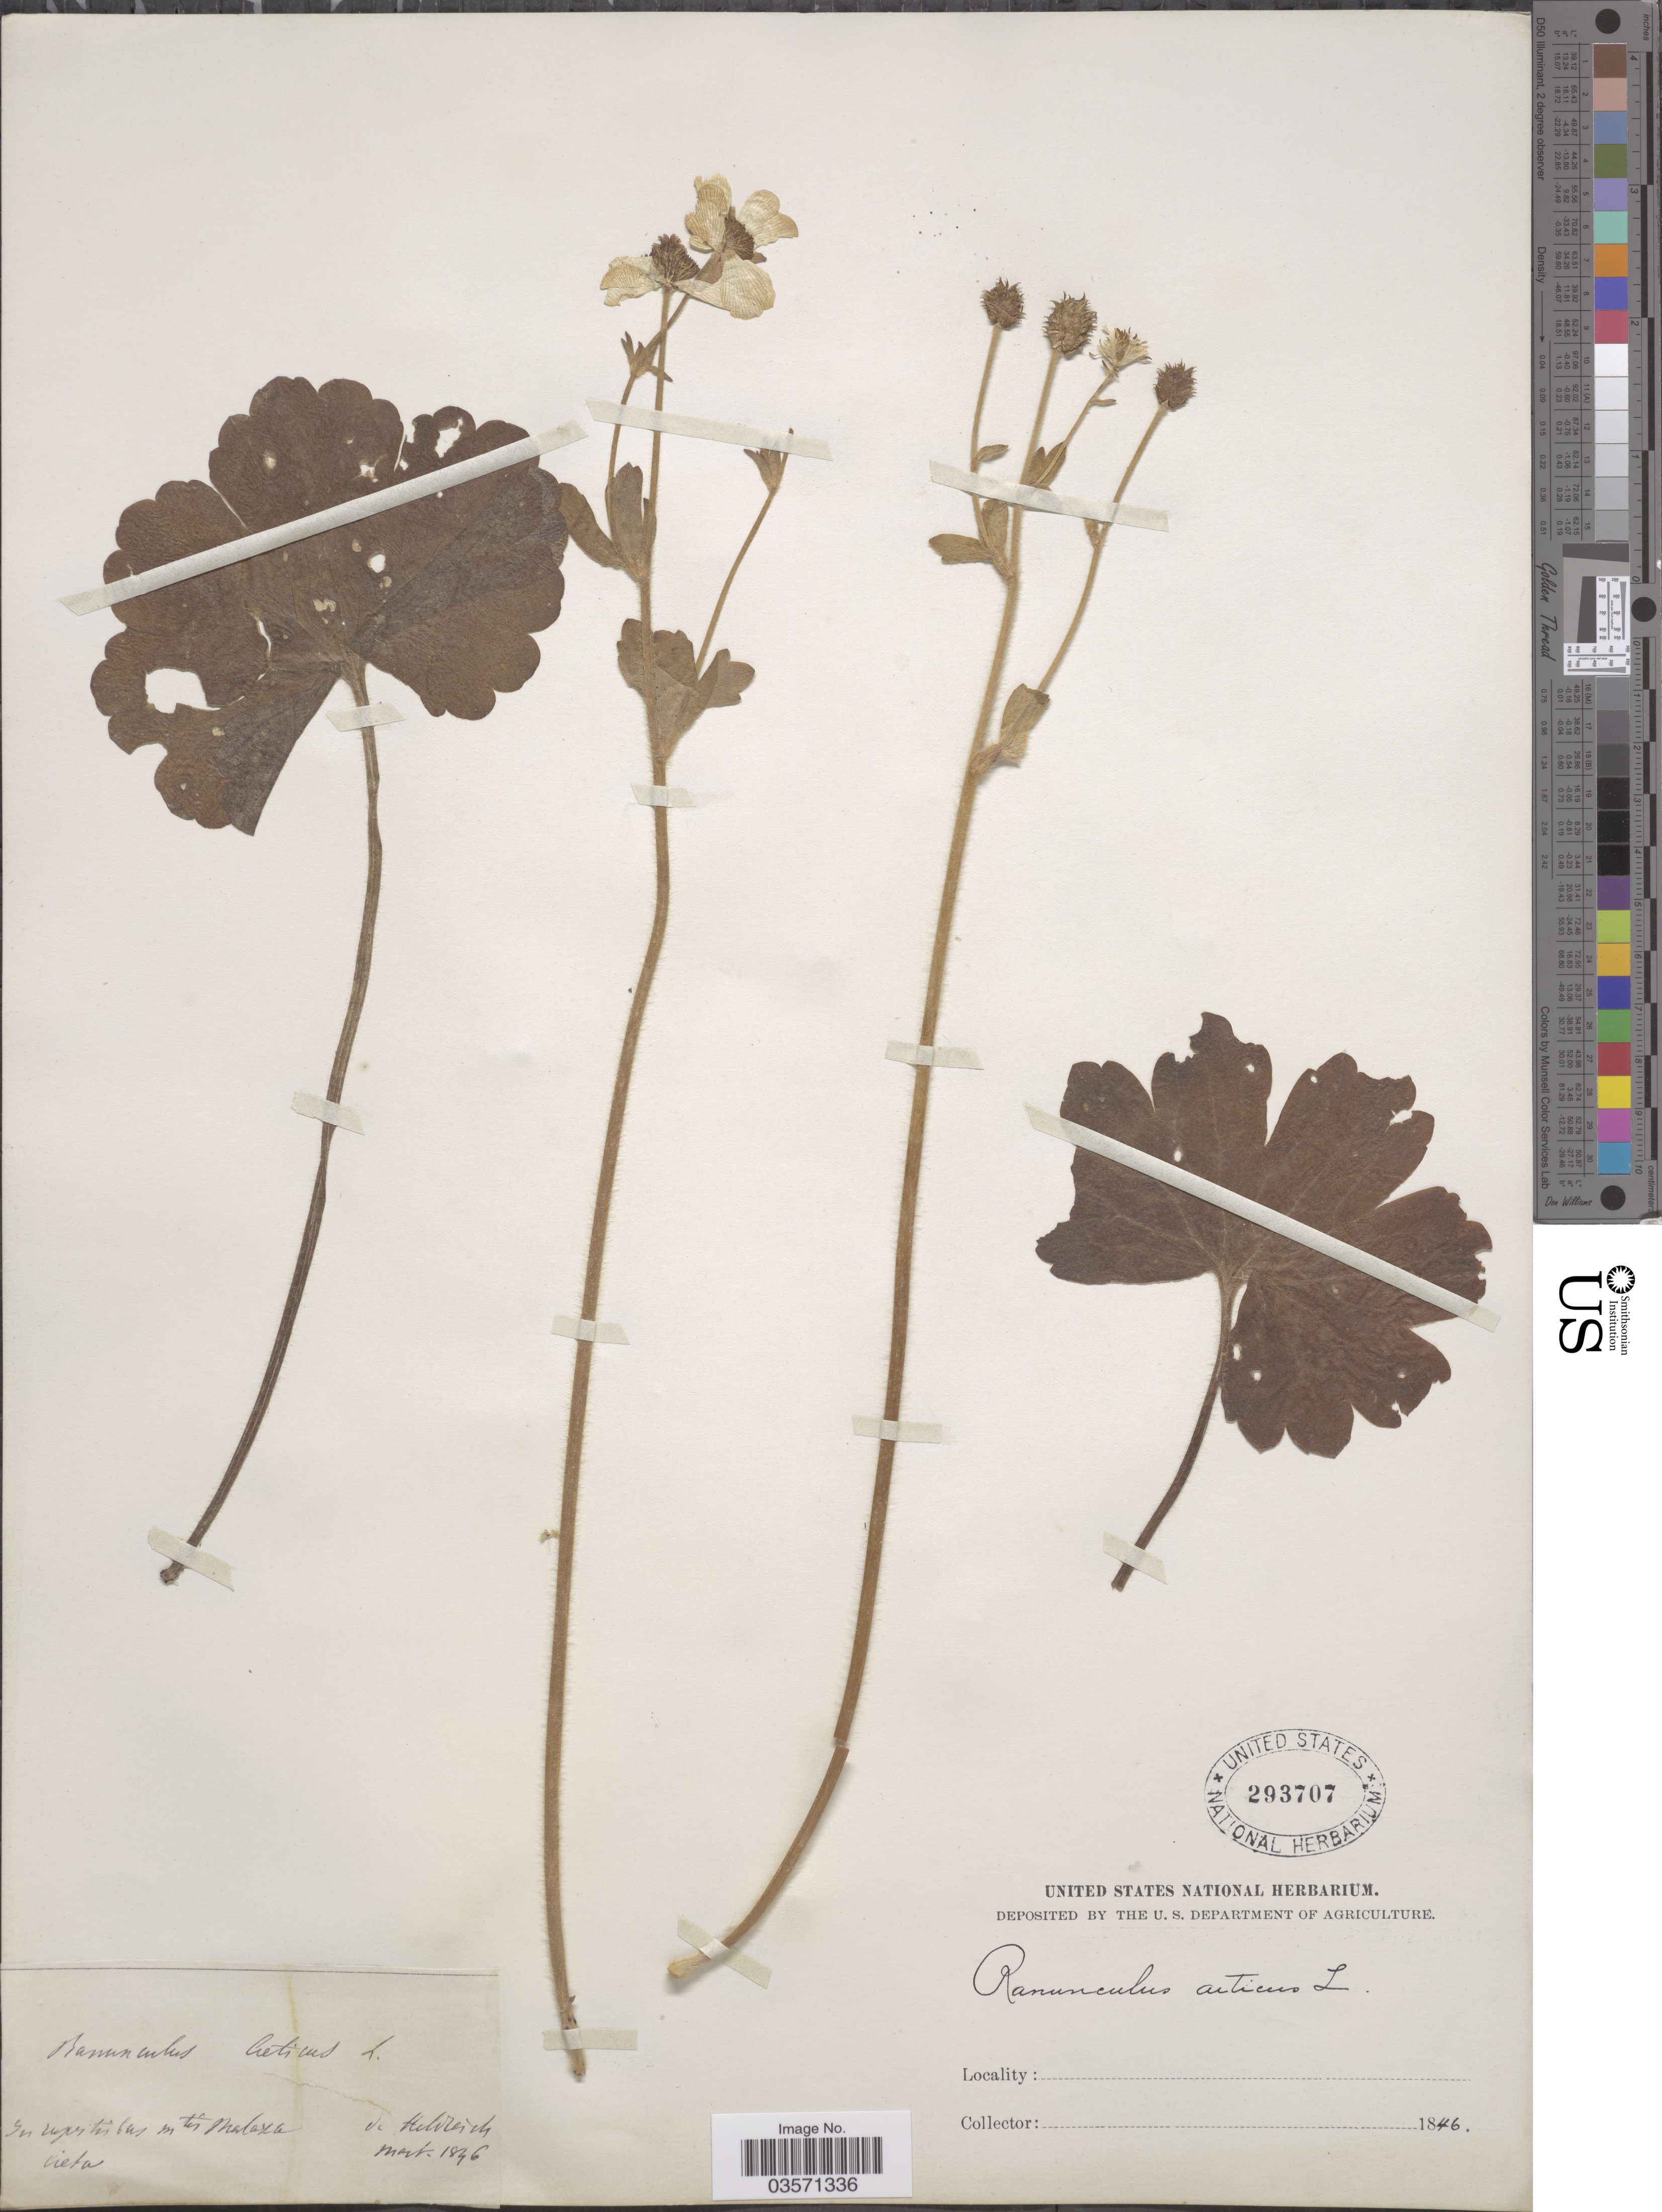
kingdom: Plantae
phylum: Tracheophyta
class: Magnoliopsida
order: Ranunculales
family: Ranunculaceae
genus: Ranunculus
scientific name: Ranunculus creticus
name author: L.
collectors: -. De Heldreich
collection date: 1846-03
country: Greece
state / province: Crete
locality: In rupestribus mtes Malaxa. Creta.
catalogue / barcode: US 293707